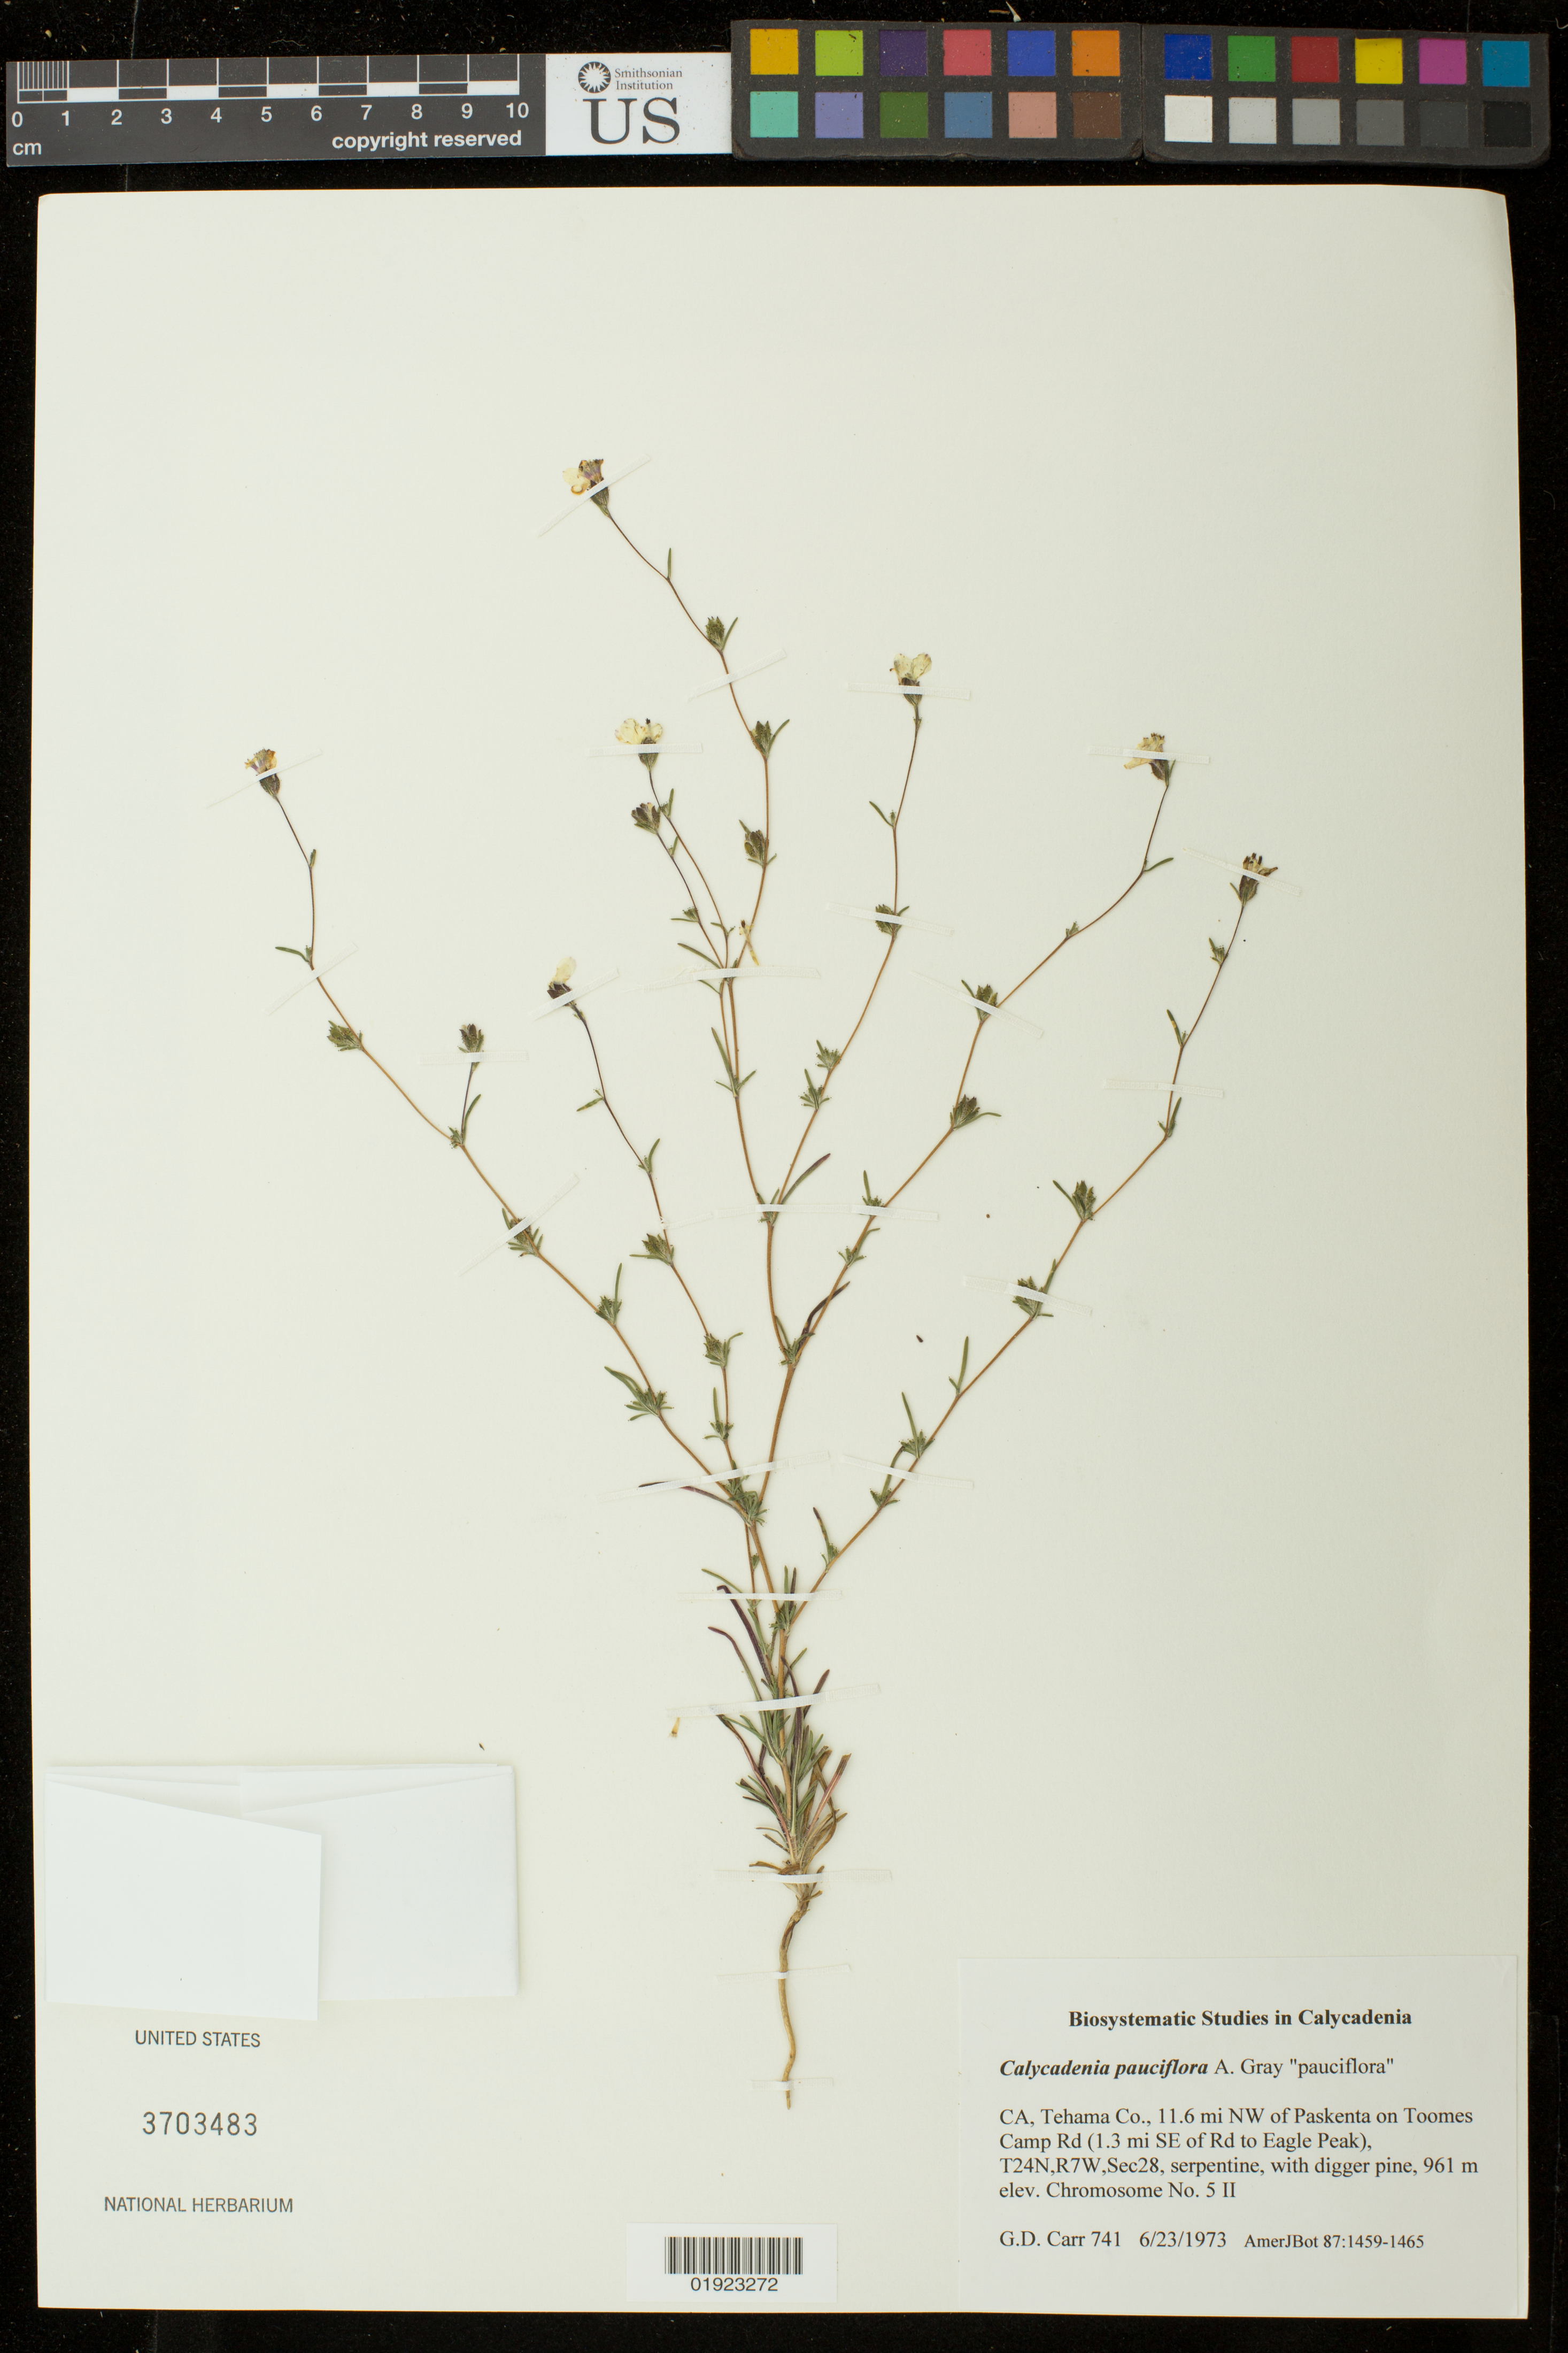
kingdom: Plantae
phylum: Tracheophyta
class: Magnoliopsida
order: Asterales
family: Asteraceae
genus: Calycadenia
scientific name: Calycadenia pauciflora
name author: A. Gray in Emory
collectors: G. D. Carr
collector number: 741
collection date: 1973-06-23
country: United States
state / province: California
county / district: Tehama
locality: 11.6 mi NW of Paskenta on Toomes Camp Rd (1.3 mi SE of Rd to Eagle Peak).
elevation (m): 961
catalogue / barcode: US 3703483